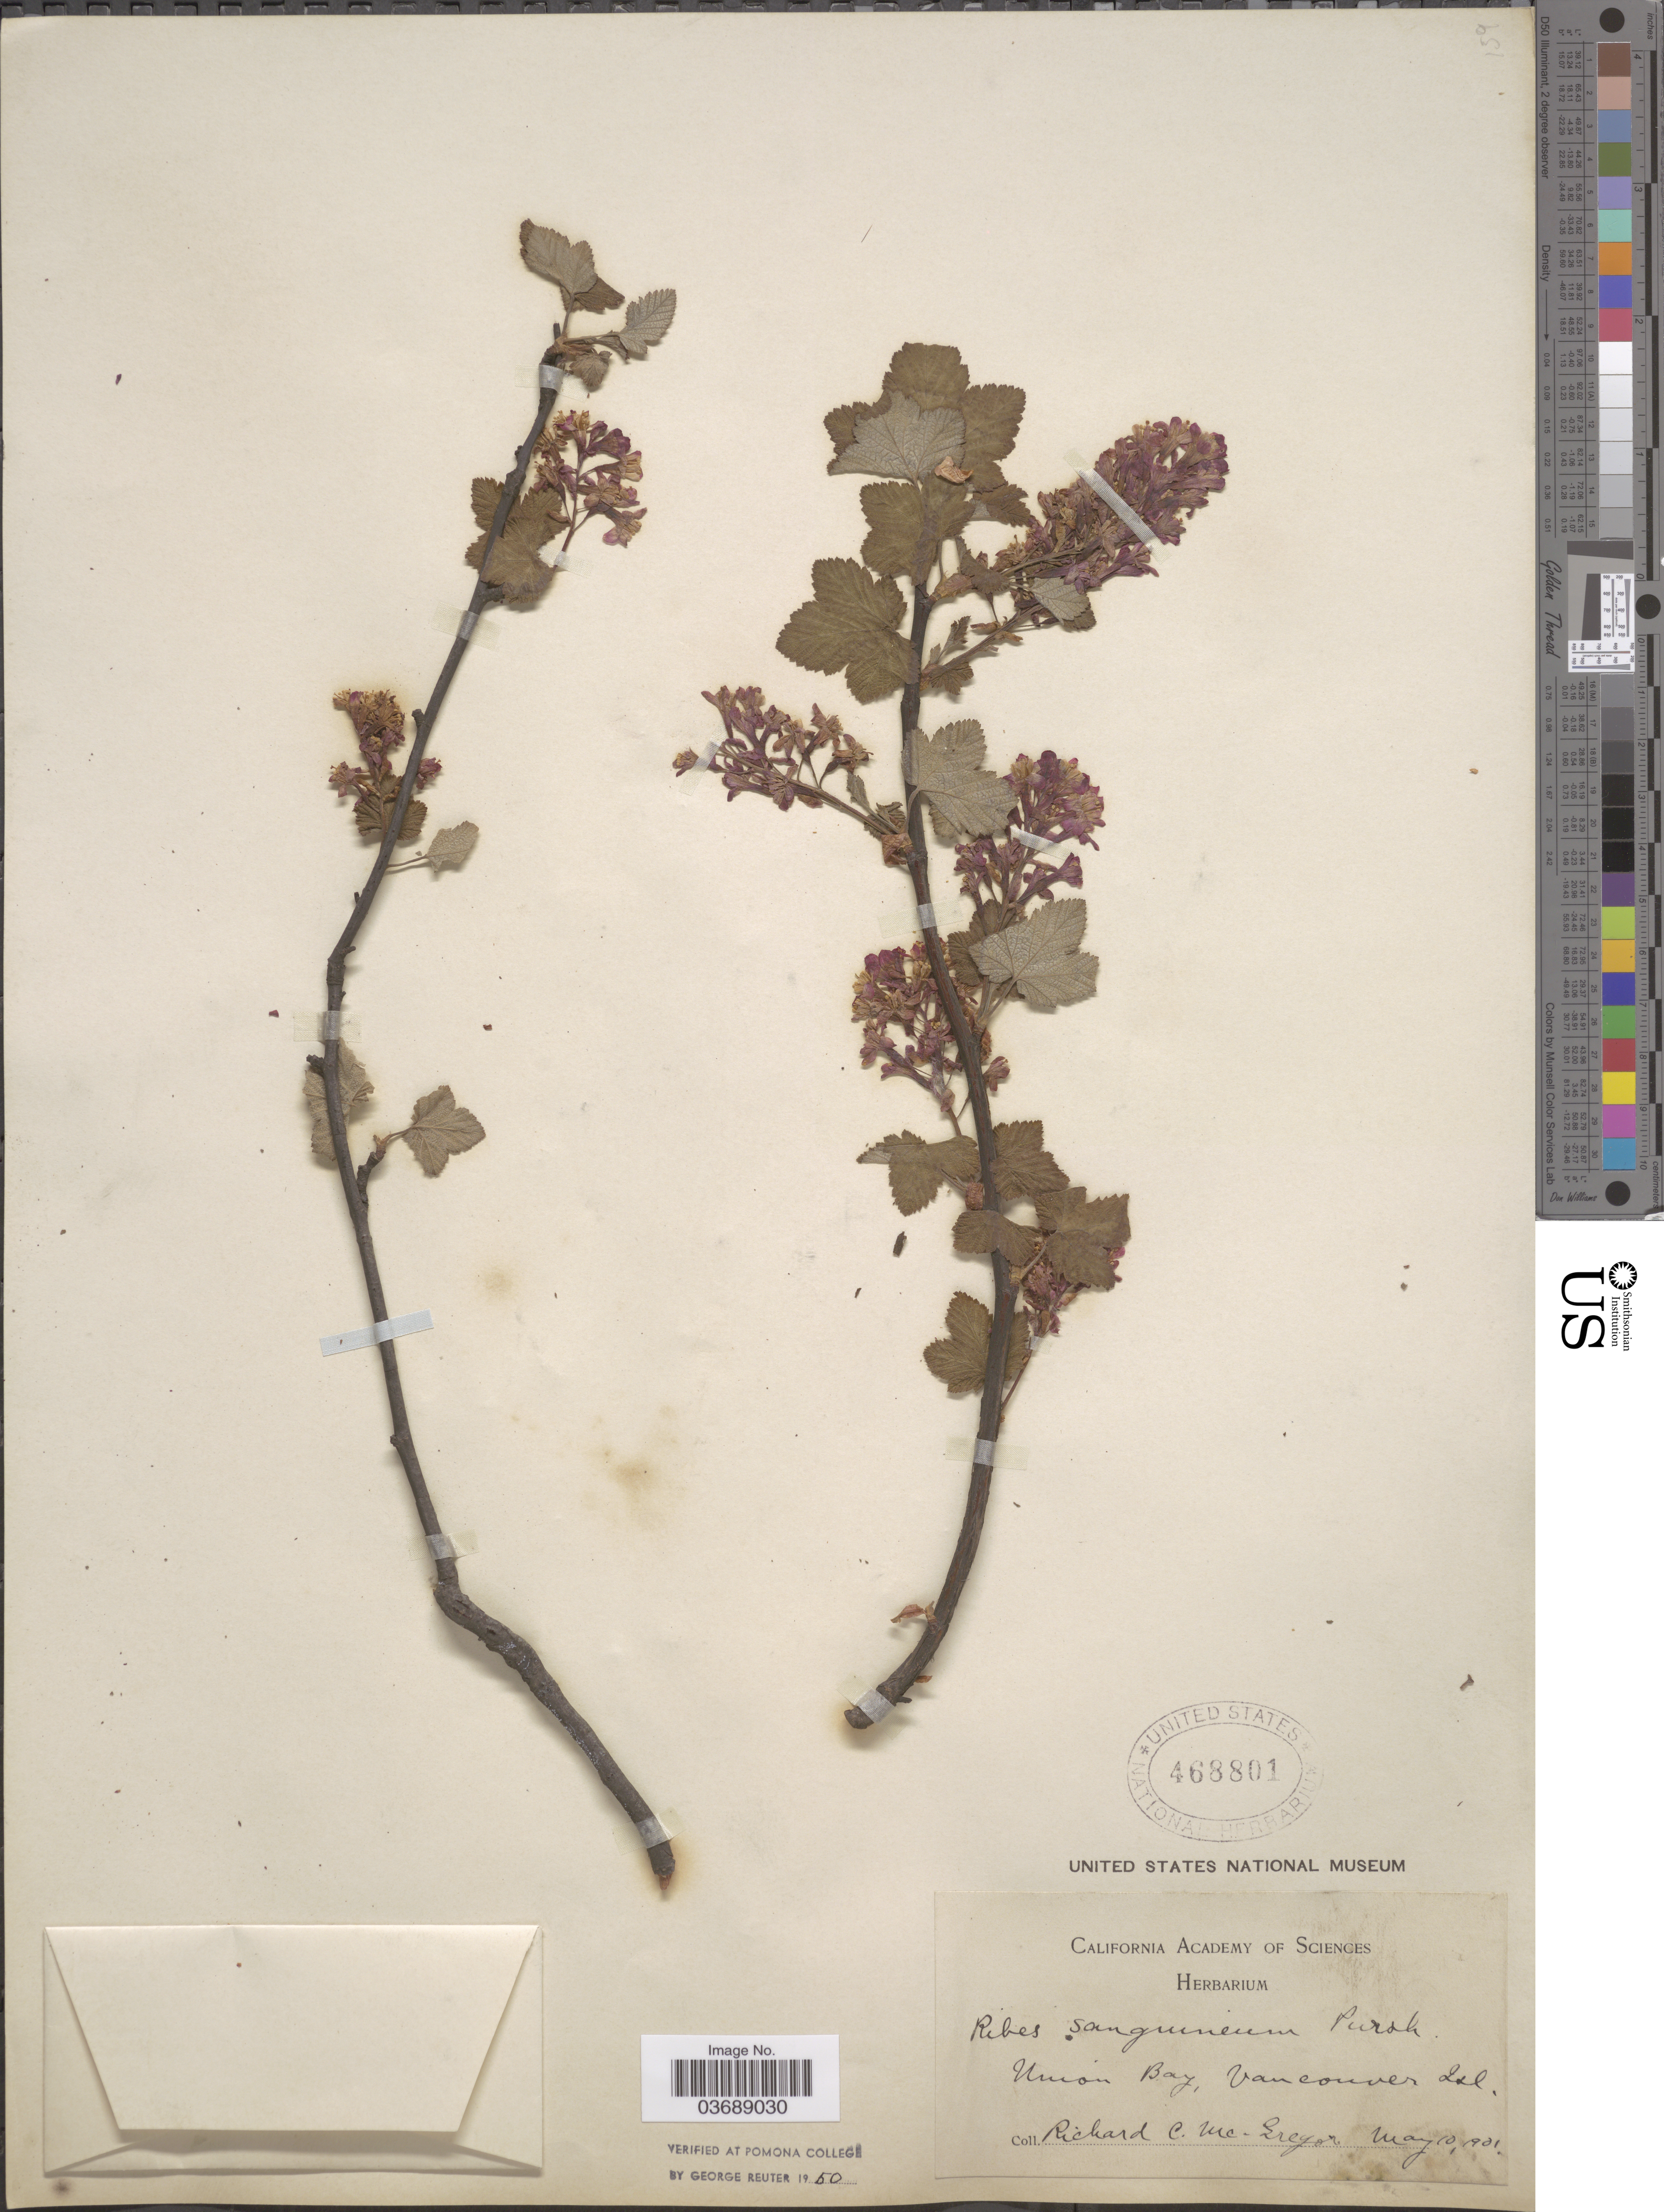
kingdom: Plantae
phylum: Tracheophyta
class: Magnoliopsida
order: Saxifragales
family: Grossulariaceae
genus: Ribes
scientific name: Ribes sanguineum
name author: Pursh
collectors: R. C. McGregor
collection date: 1901-05-10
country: Canada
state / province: British Columbia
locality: Union Bay, Vancouver Isl.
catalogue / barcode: US 468801